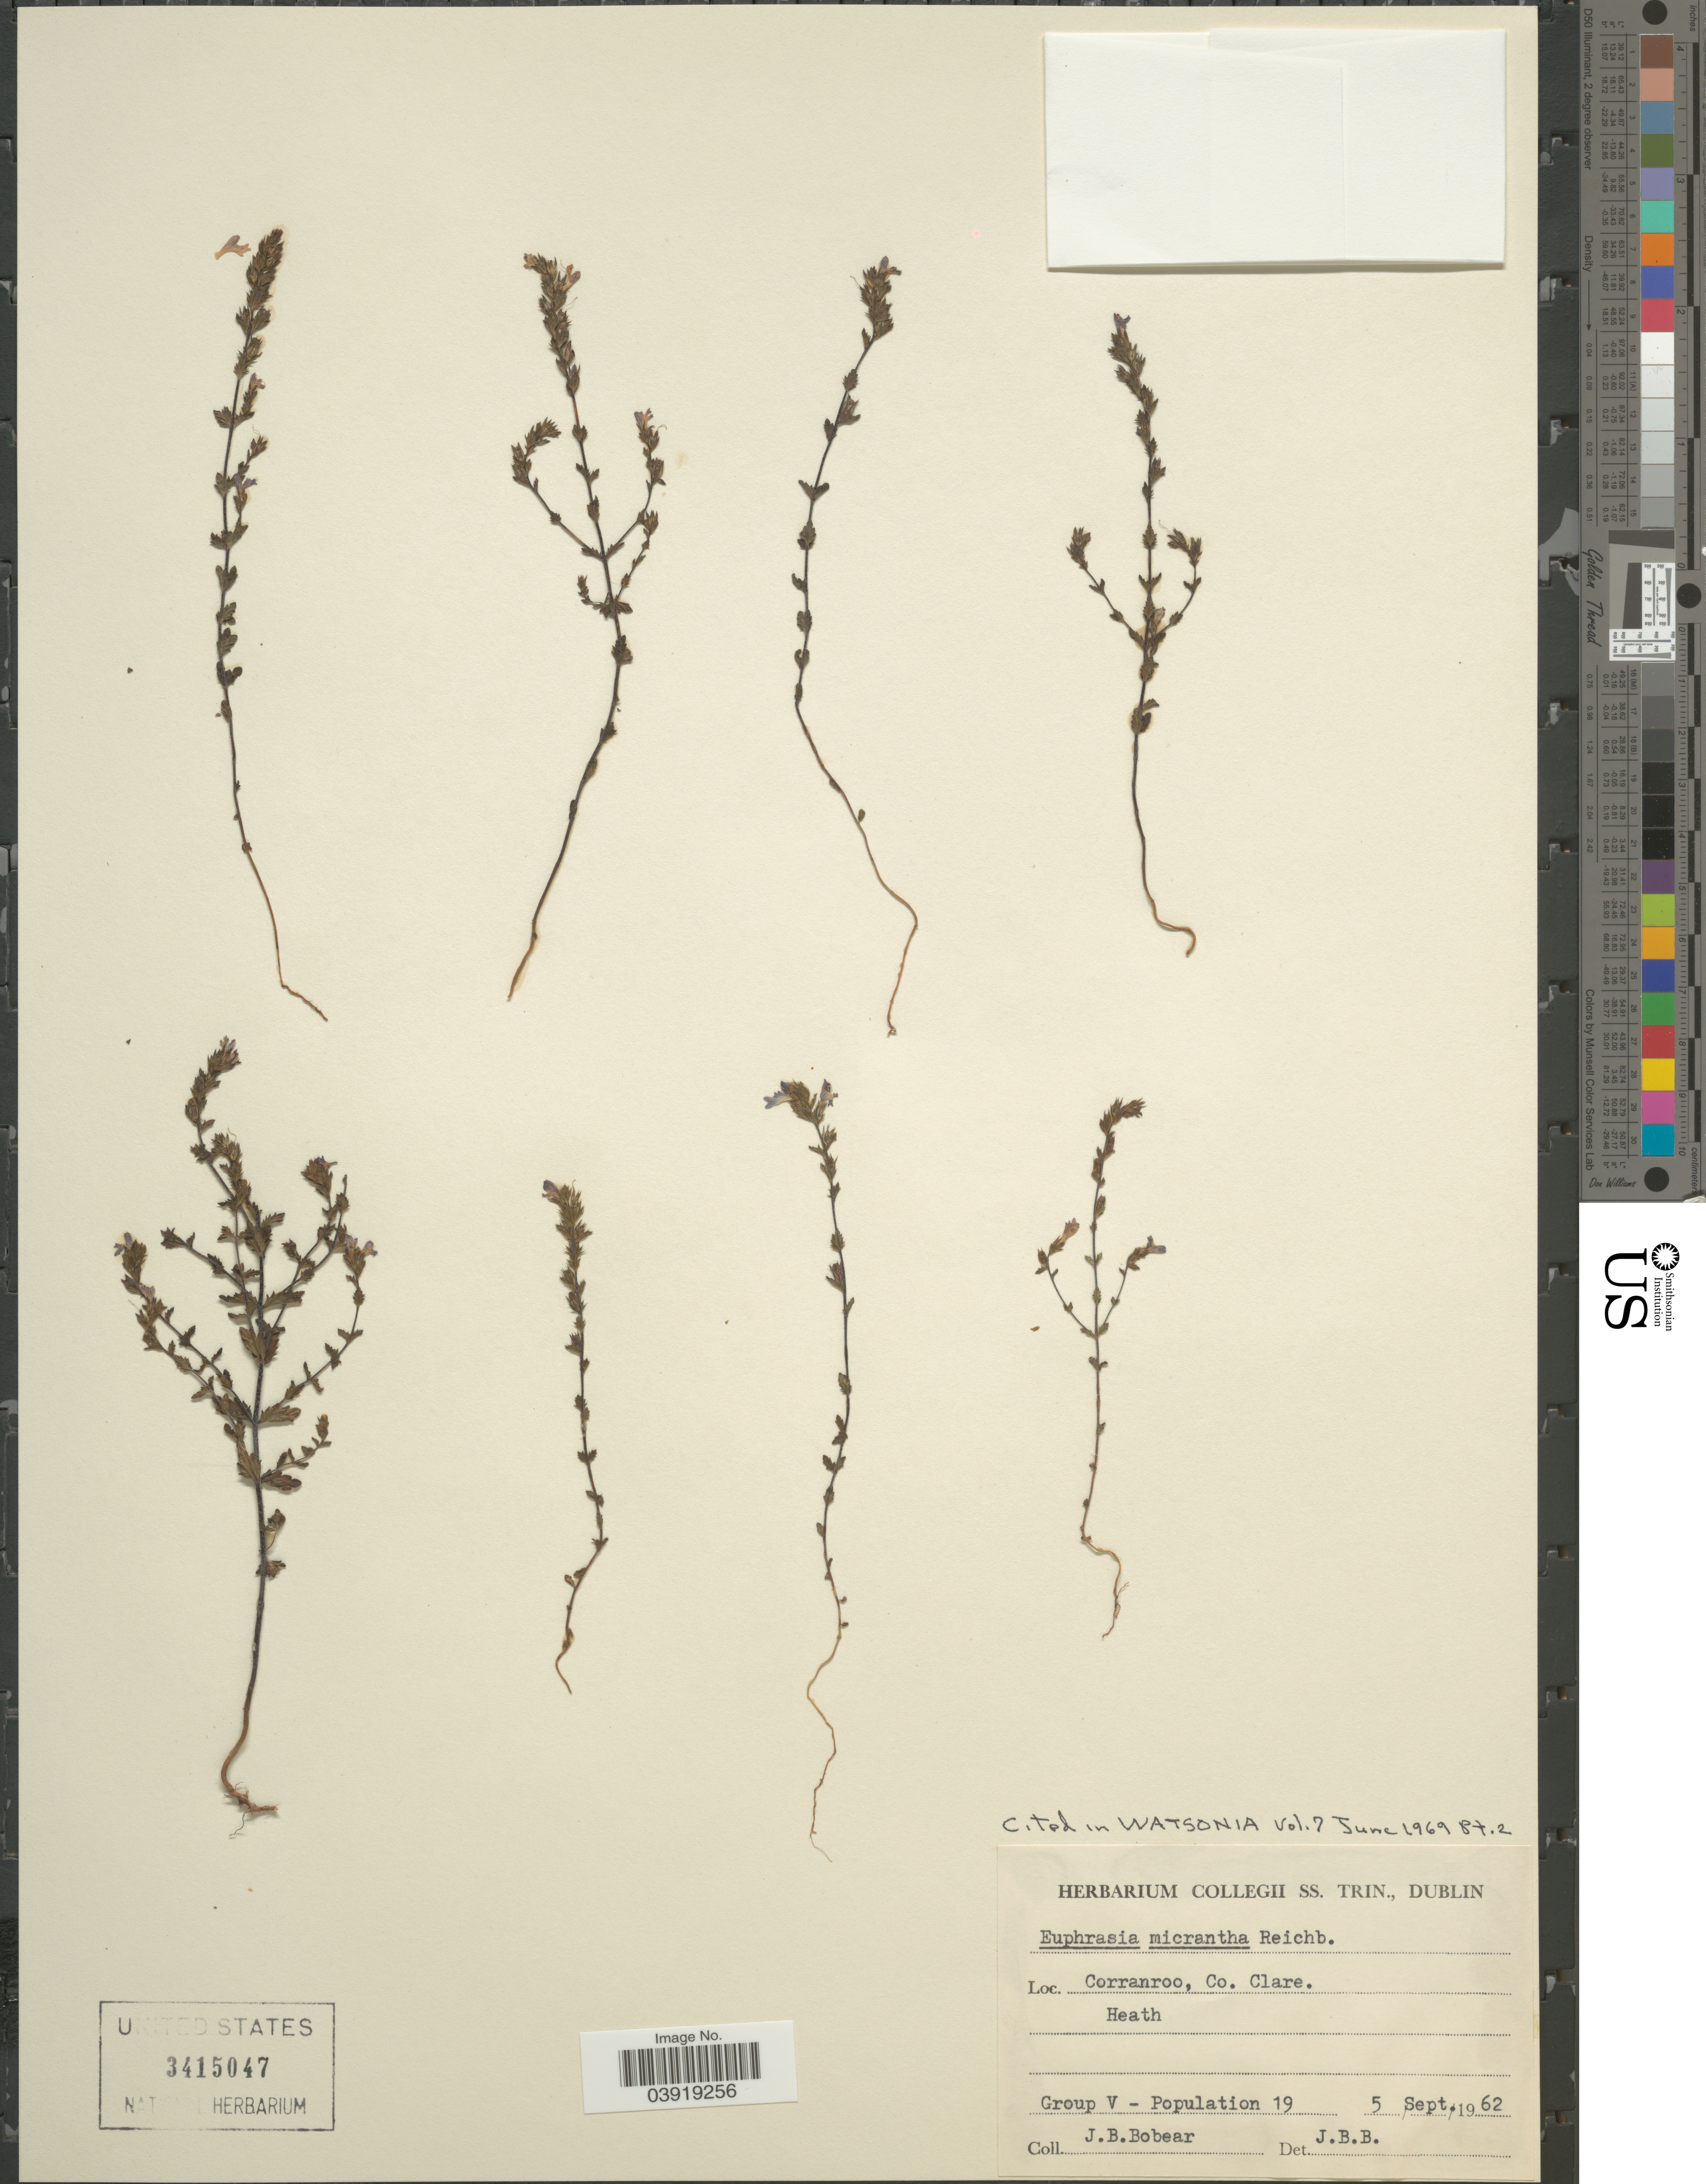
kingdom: Plantae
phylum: Tracheophyta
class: Magnoliopsida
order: Lamiales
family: Orobanchaceae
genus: Euphrasia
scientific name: Euphrasia micrantha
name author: Rchb. f.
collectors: J. Bobear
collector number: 19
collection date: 1962-09-05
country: Ireland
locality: Corranroo, Co. Clare. Heath.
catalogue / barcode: US 3415047